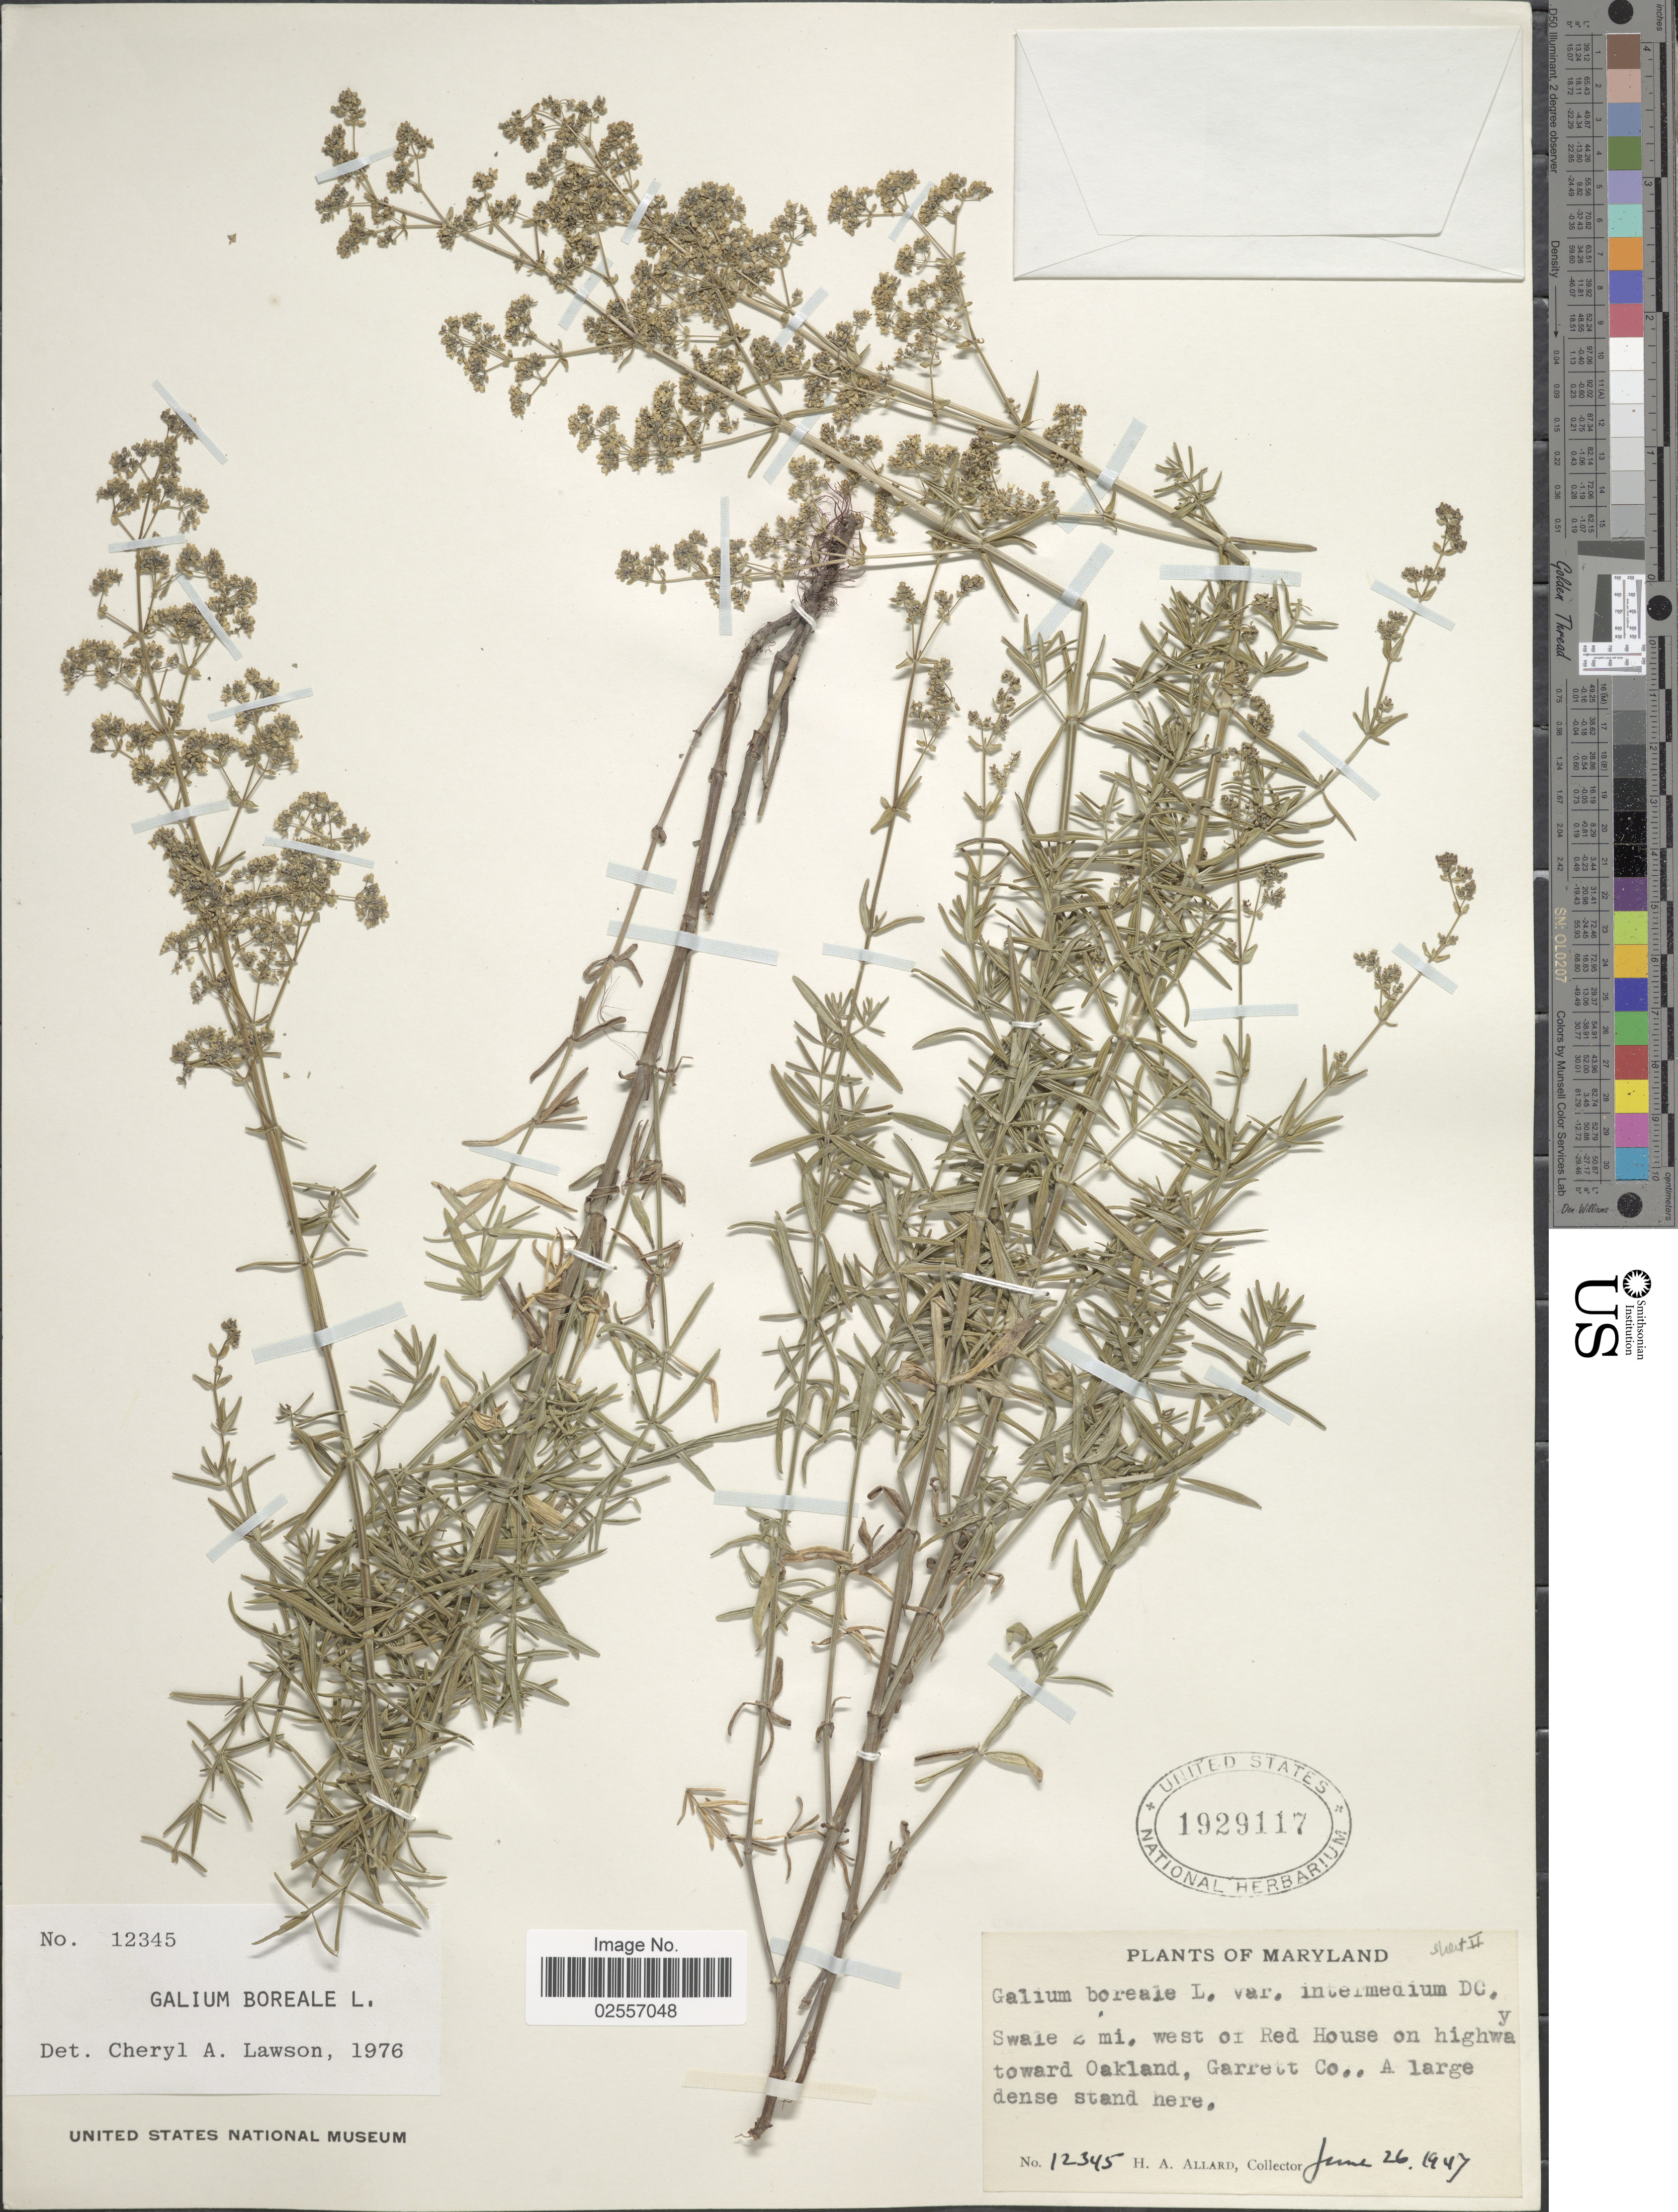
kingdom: Plantae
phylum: Tracheophyta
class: Magnoliopsida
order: Gentianales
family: Rubiaceae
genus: Galium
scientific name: Galium boreale L.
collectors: H. A. Allard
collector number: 12345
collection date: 1947-06-26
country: United States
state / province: Maryland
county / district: Garrett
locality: Swale 2 mi. west of Red House on highway toward Oakland, Garrett Co.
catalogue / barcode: US 1929117